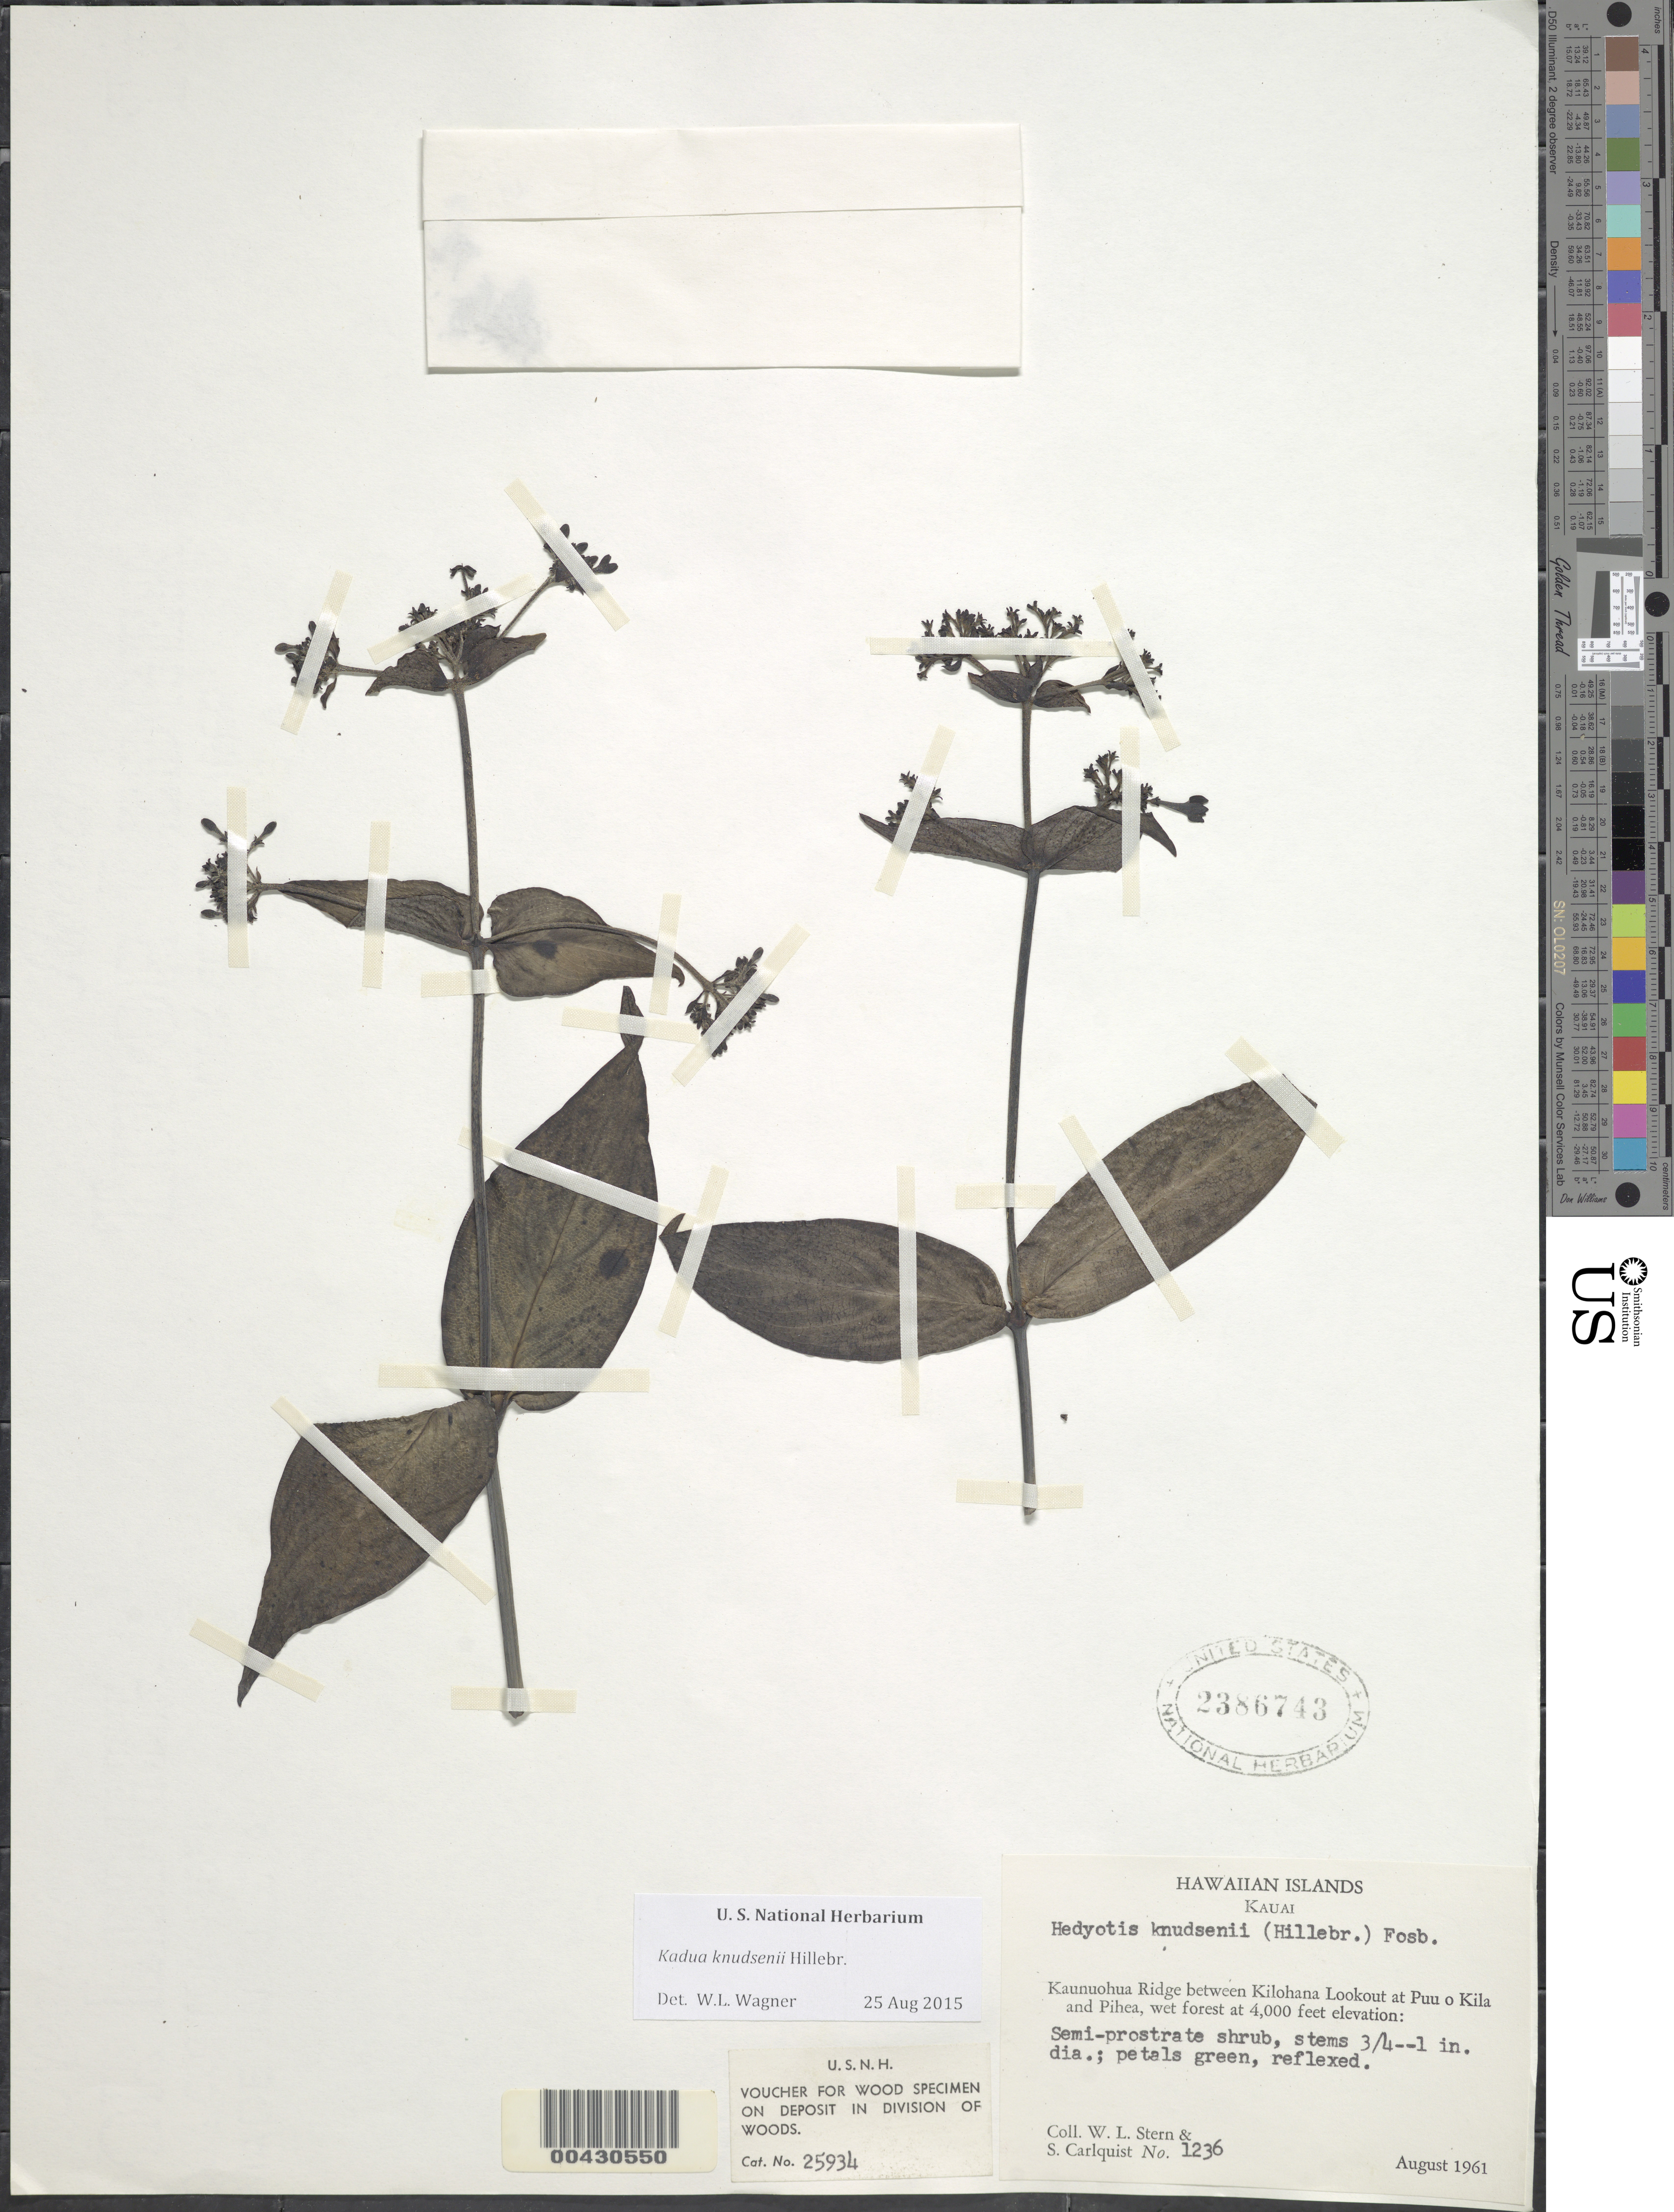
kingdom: Plantae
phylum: Tracheophyta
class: Magnoliopsida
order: Gentianales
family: Rubiaceae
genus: Kadua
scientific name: Kadua knudsenii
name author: Hillebr.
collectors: W. L. Stern & S. Carlquist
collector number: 1236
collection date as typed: Aug 1961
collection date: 1961-08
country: United States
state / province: Hawaii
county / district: Kauai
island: Kaua'i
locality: Kaunuohua Ridge between Kilohana Lookout at Puu o Kila and Pihea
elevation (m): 1219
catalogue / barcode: US 2386743